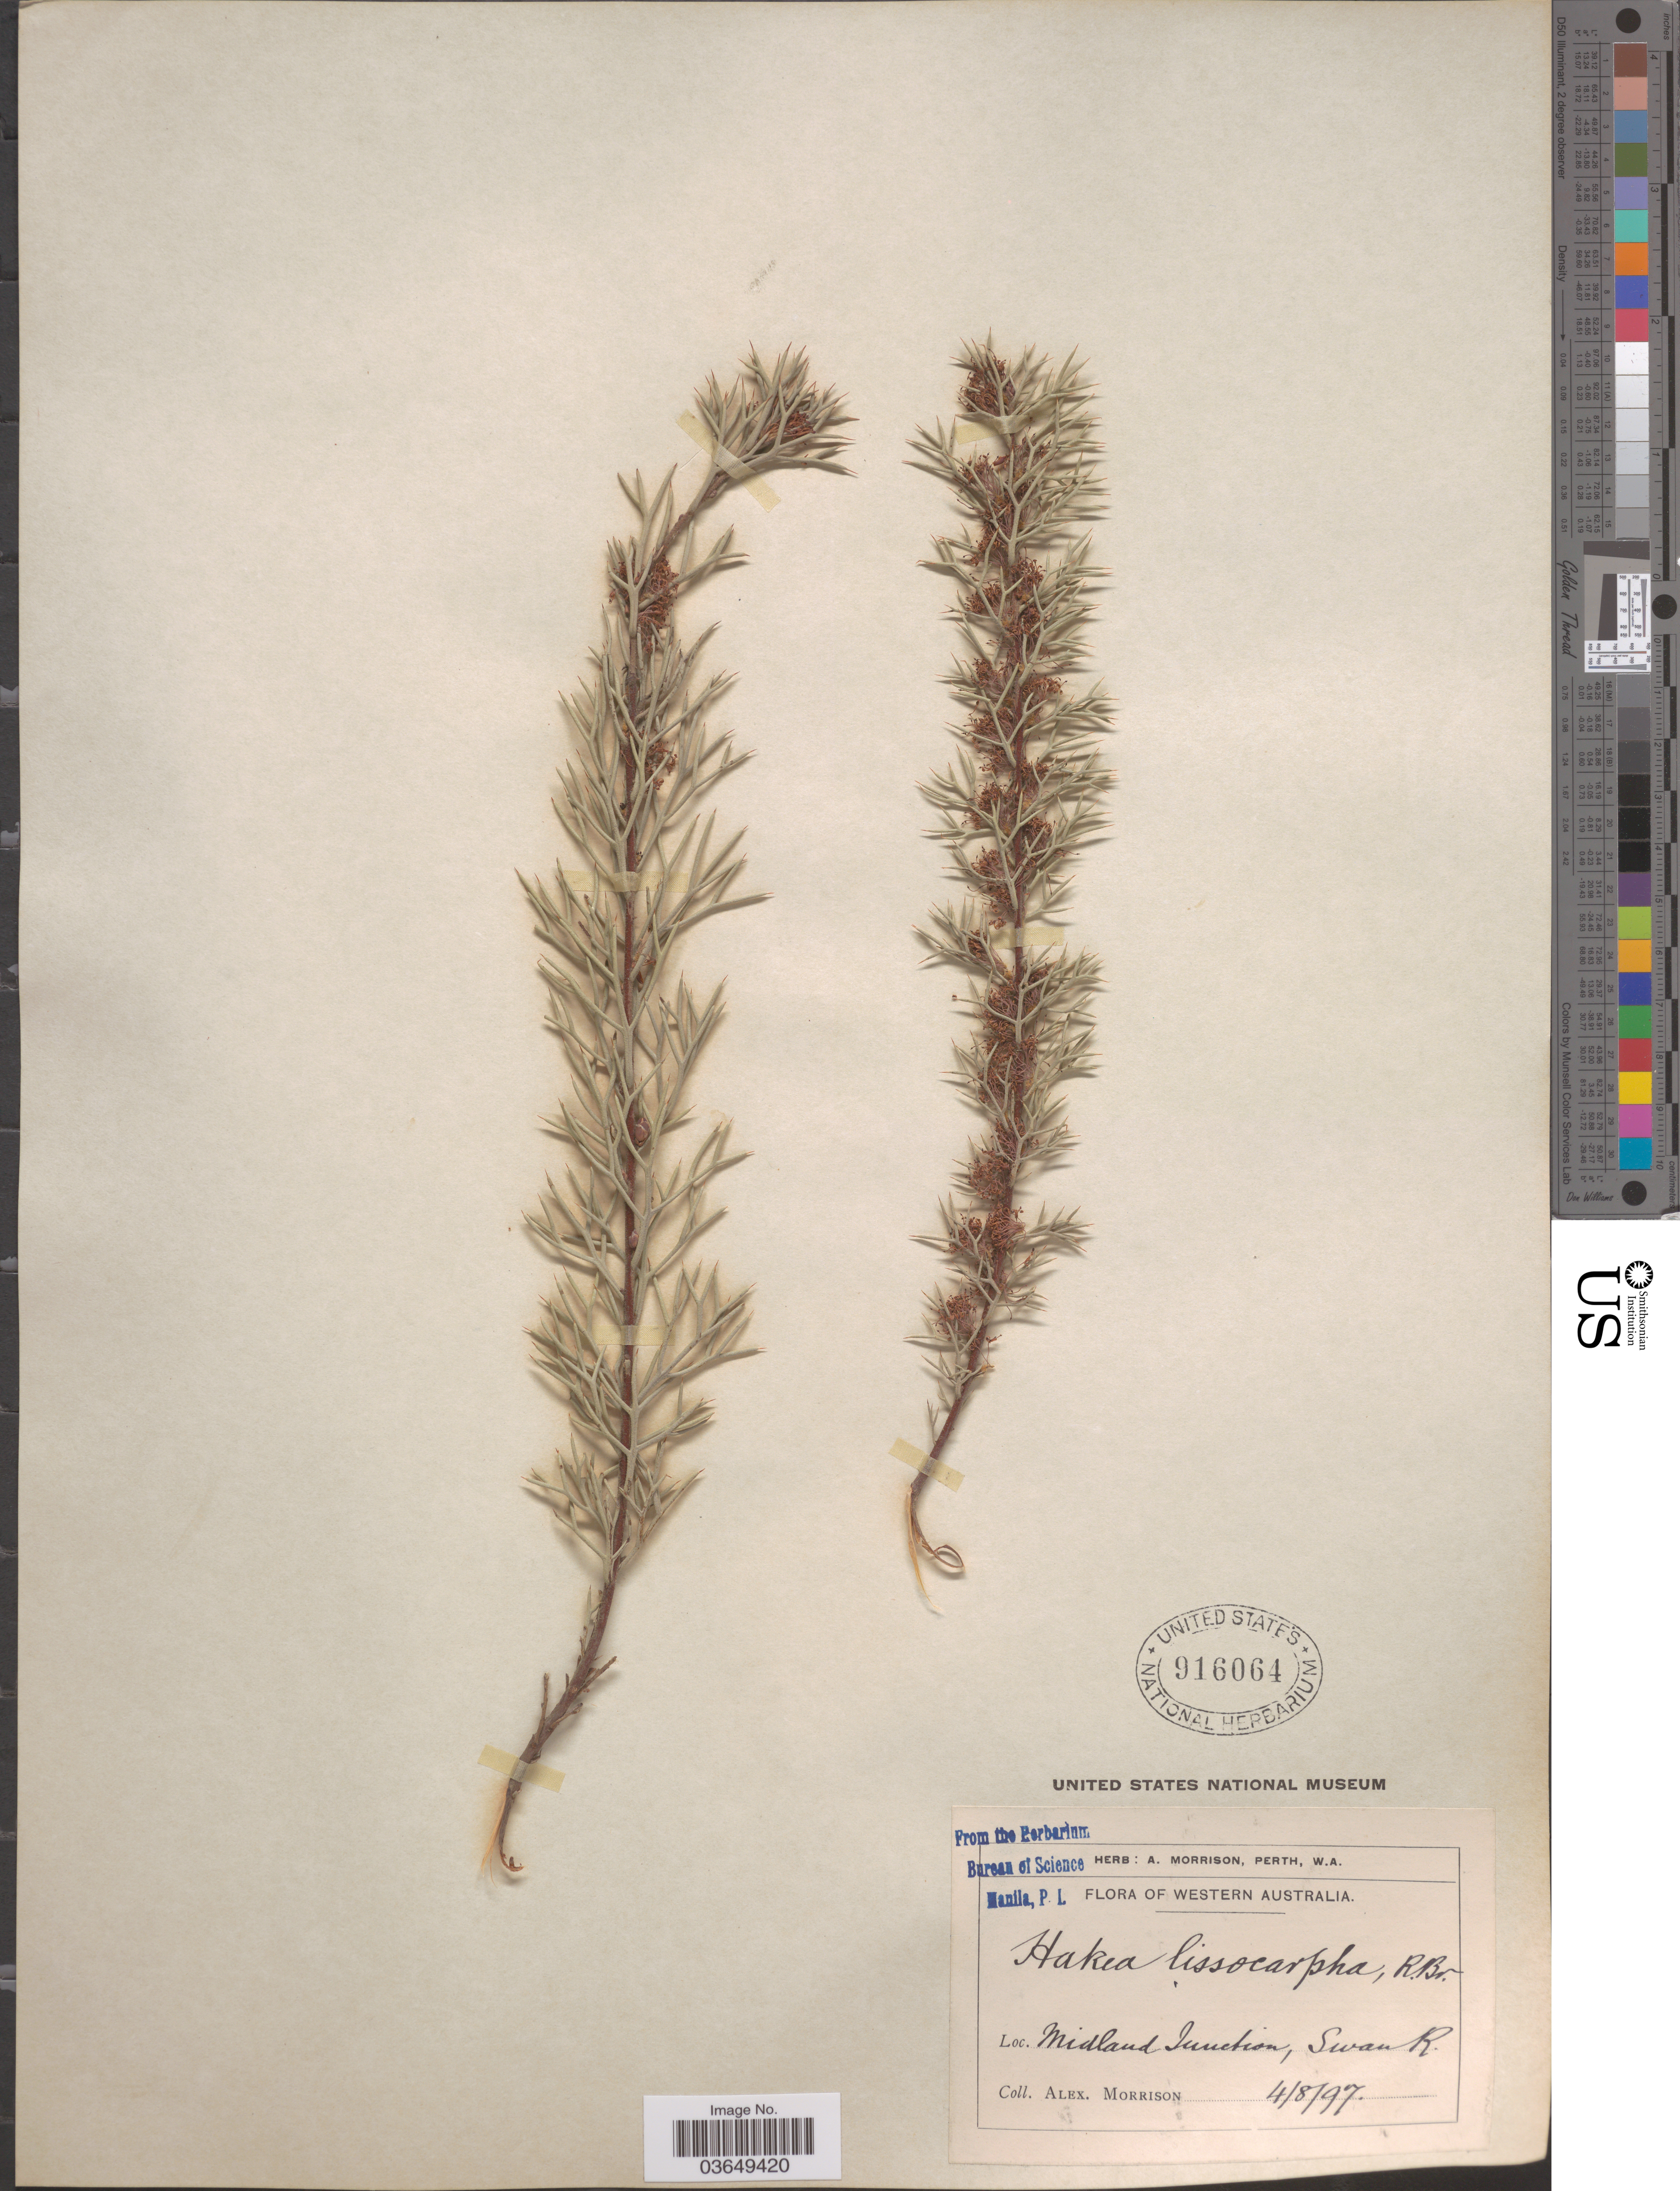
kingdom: Plantae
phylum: Tracheophyta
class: Magnoliopsida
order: Proteales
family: Proteaceae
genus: Hakea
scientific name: Hakea lissocarpha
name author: R. Br.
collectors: A. Morrison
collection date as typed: Transcribed d/m/y: 4/8/97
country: Australia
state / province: Western Australia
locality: Midland Junction, Swan R.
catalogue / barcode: US 916064